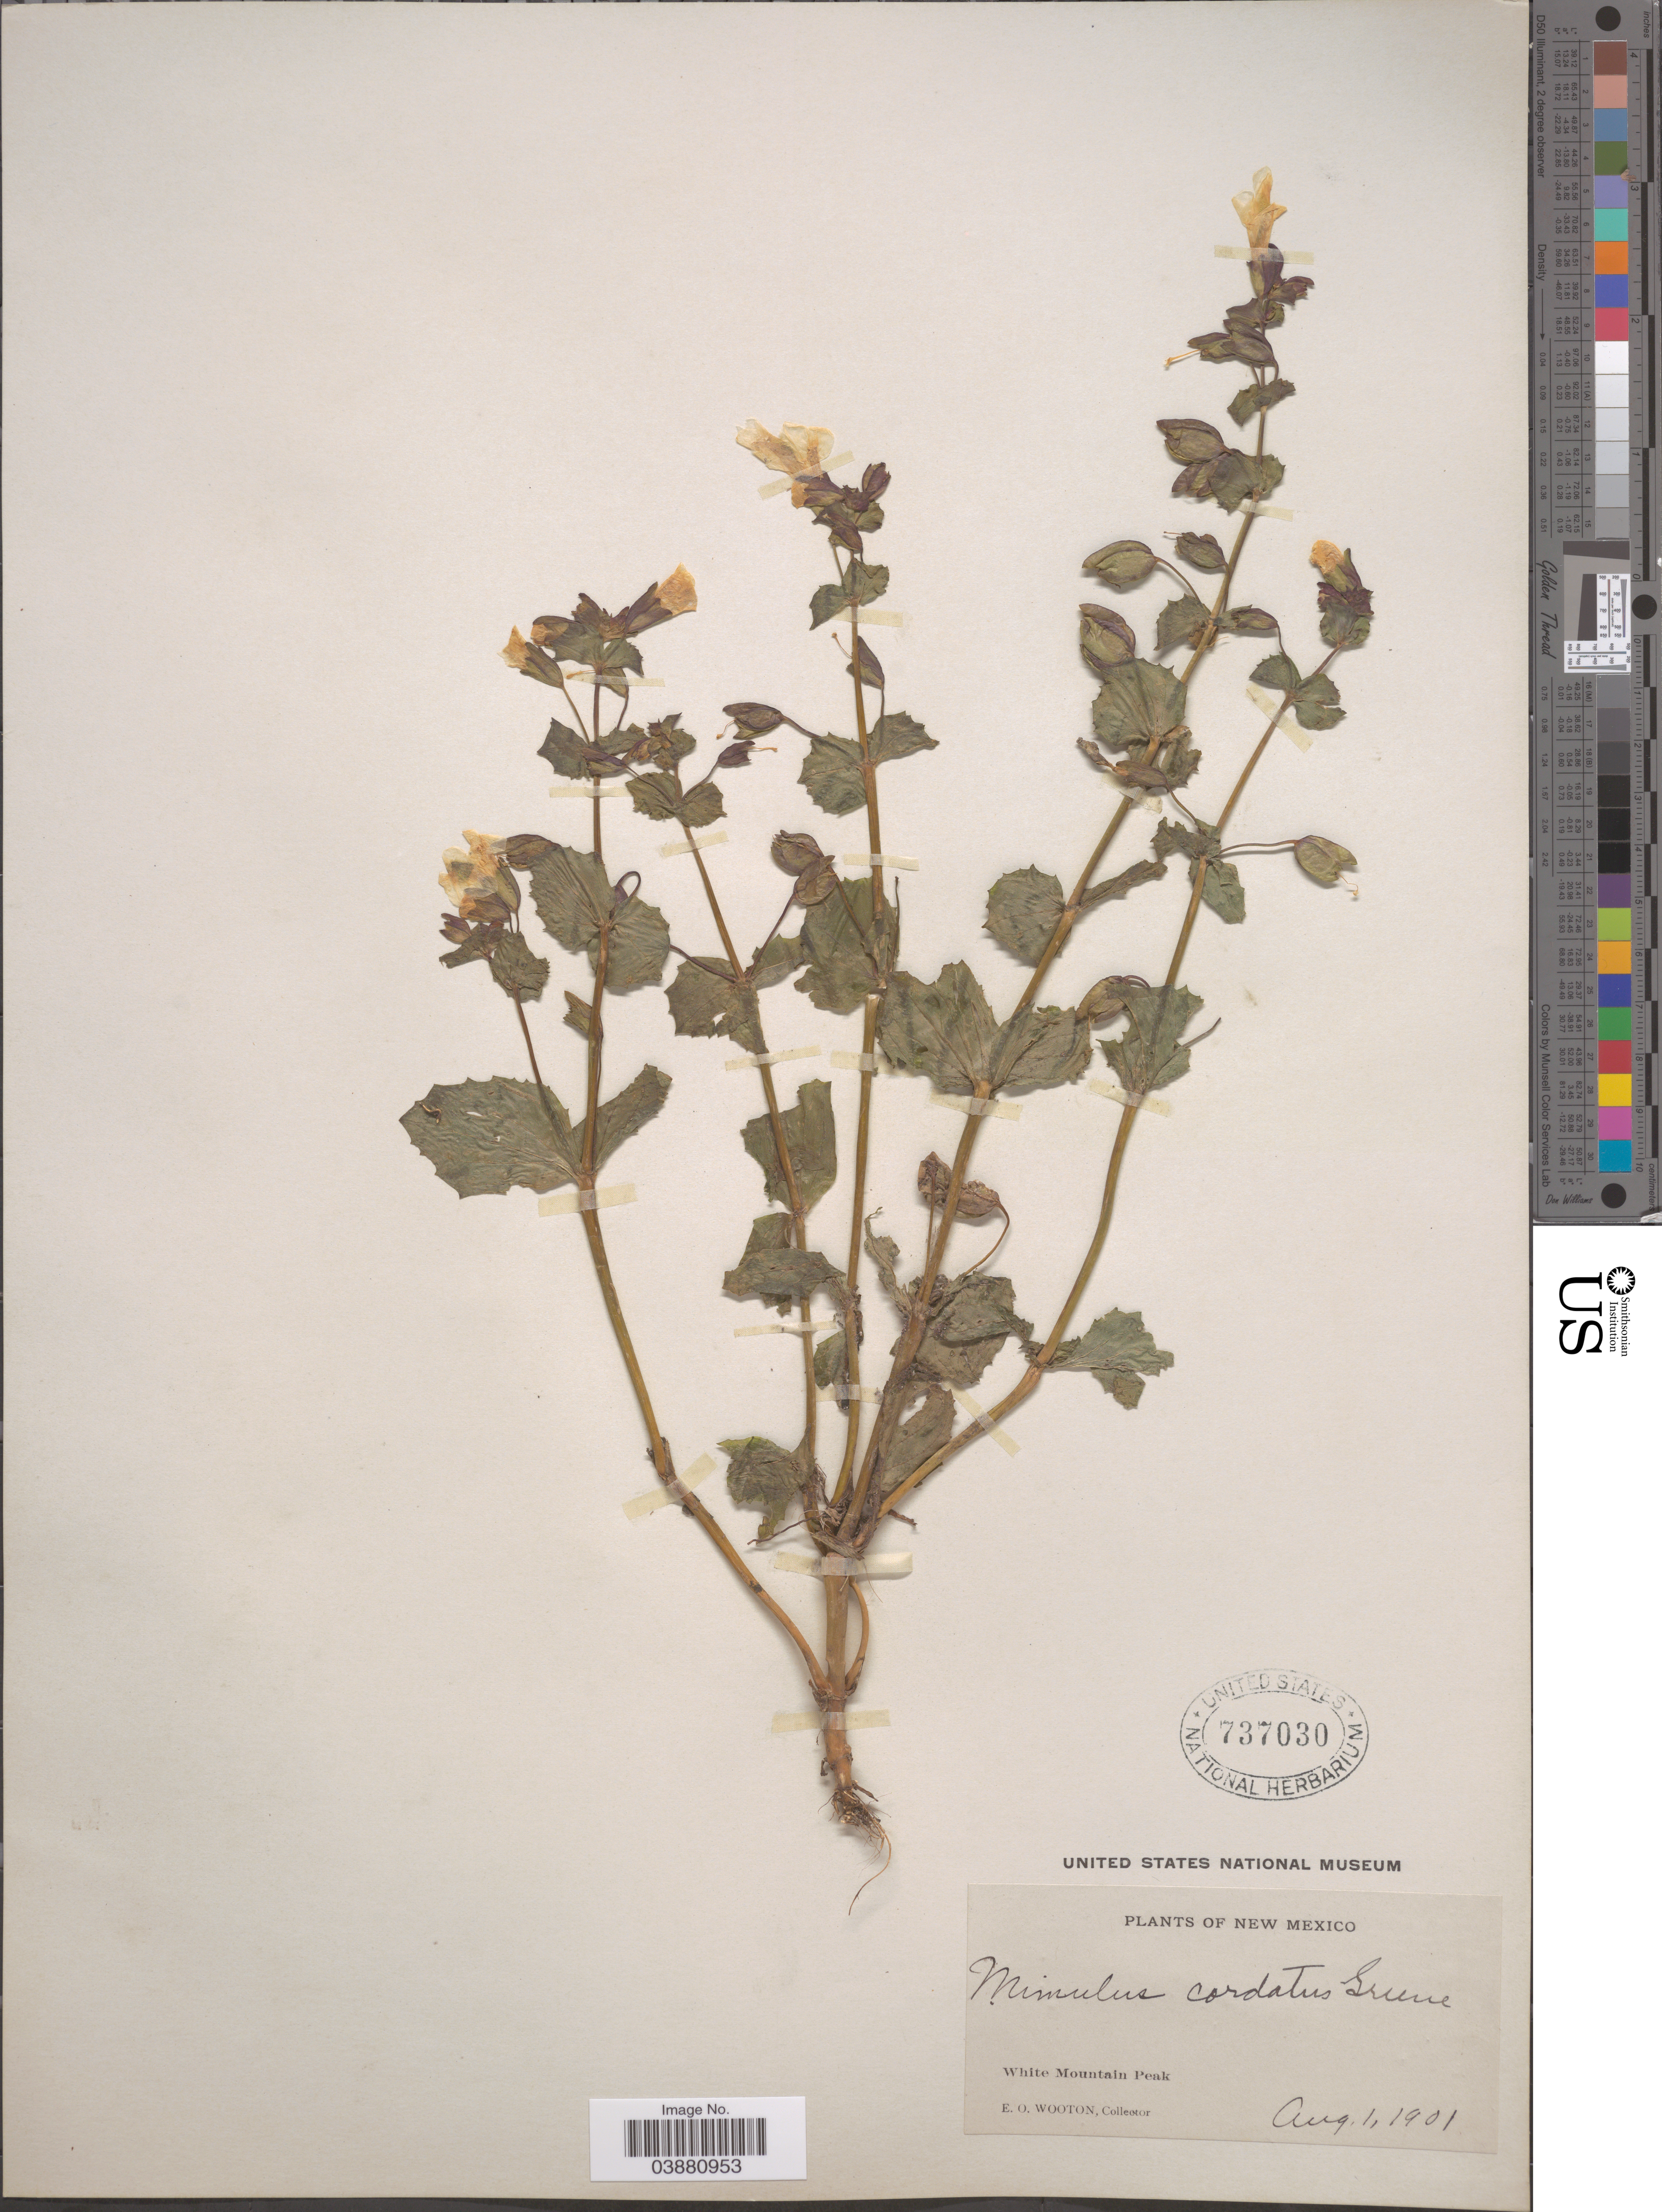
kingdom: Plantae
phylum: Tracheophyta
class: Magnoliopsida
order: Lamiales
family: Phrymaceae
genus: Mimulus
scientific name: Mimulus cordatus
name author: Greene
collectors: E. O. Wooton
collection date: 1901-08-01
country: United States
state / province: New Mexico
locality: White Mountain Peak.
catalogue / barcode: US 737030